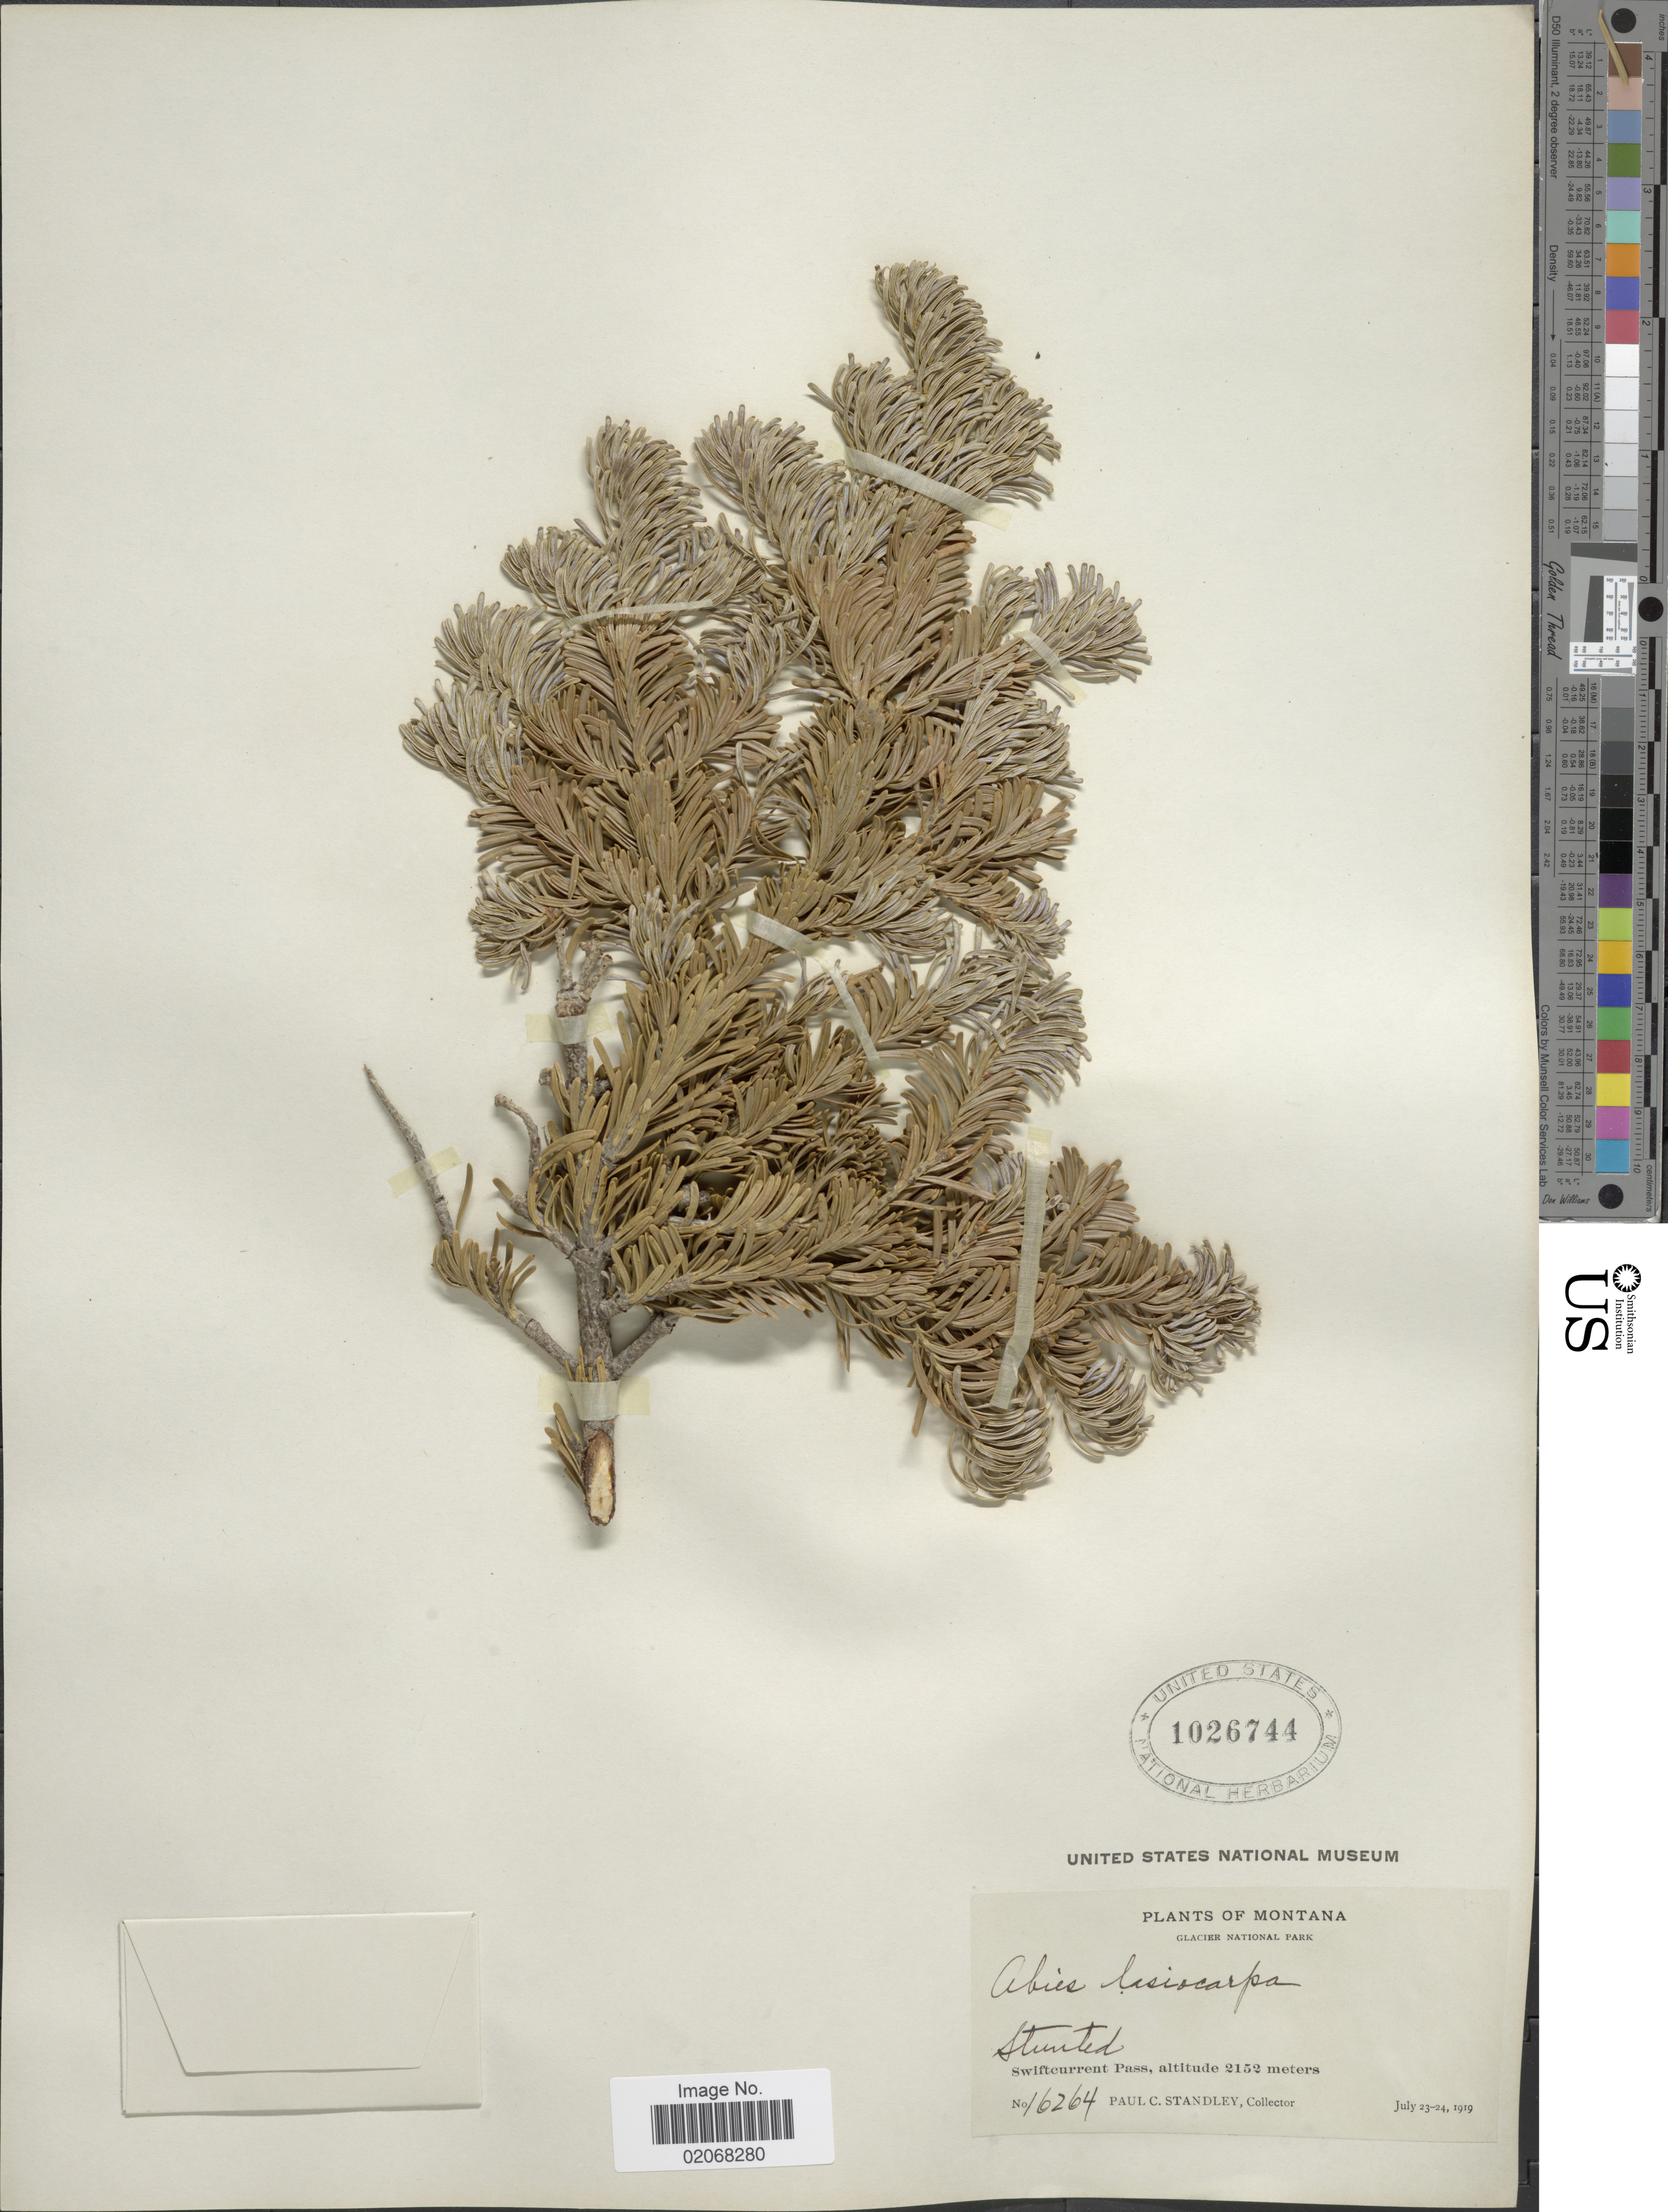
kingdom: Plantae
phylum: Tracheophyta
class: Pinopsida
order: Pinales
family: Pinaceae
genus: Abies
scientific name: Abies lasiocarpa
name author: (Hook.) Nutt.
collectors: P. C. Standley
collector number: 16264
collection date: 1919-07-23/1919-07-24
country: United States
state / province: Montana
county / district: Glacier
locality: Glacier National Park, Stunted, Swiftcurrent Pass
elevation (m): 2152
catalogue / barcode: US 1026744